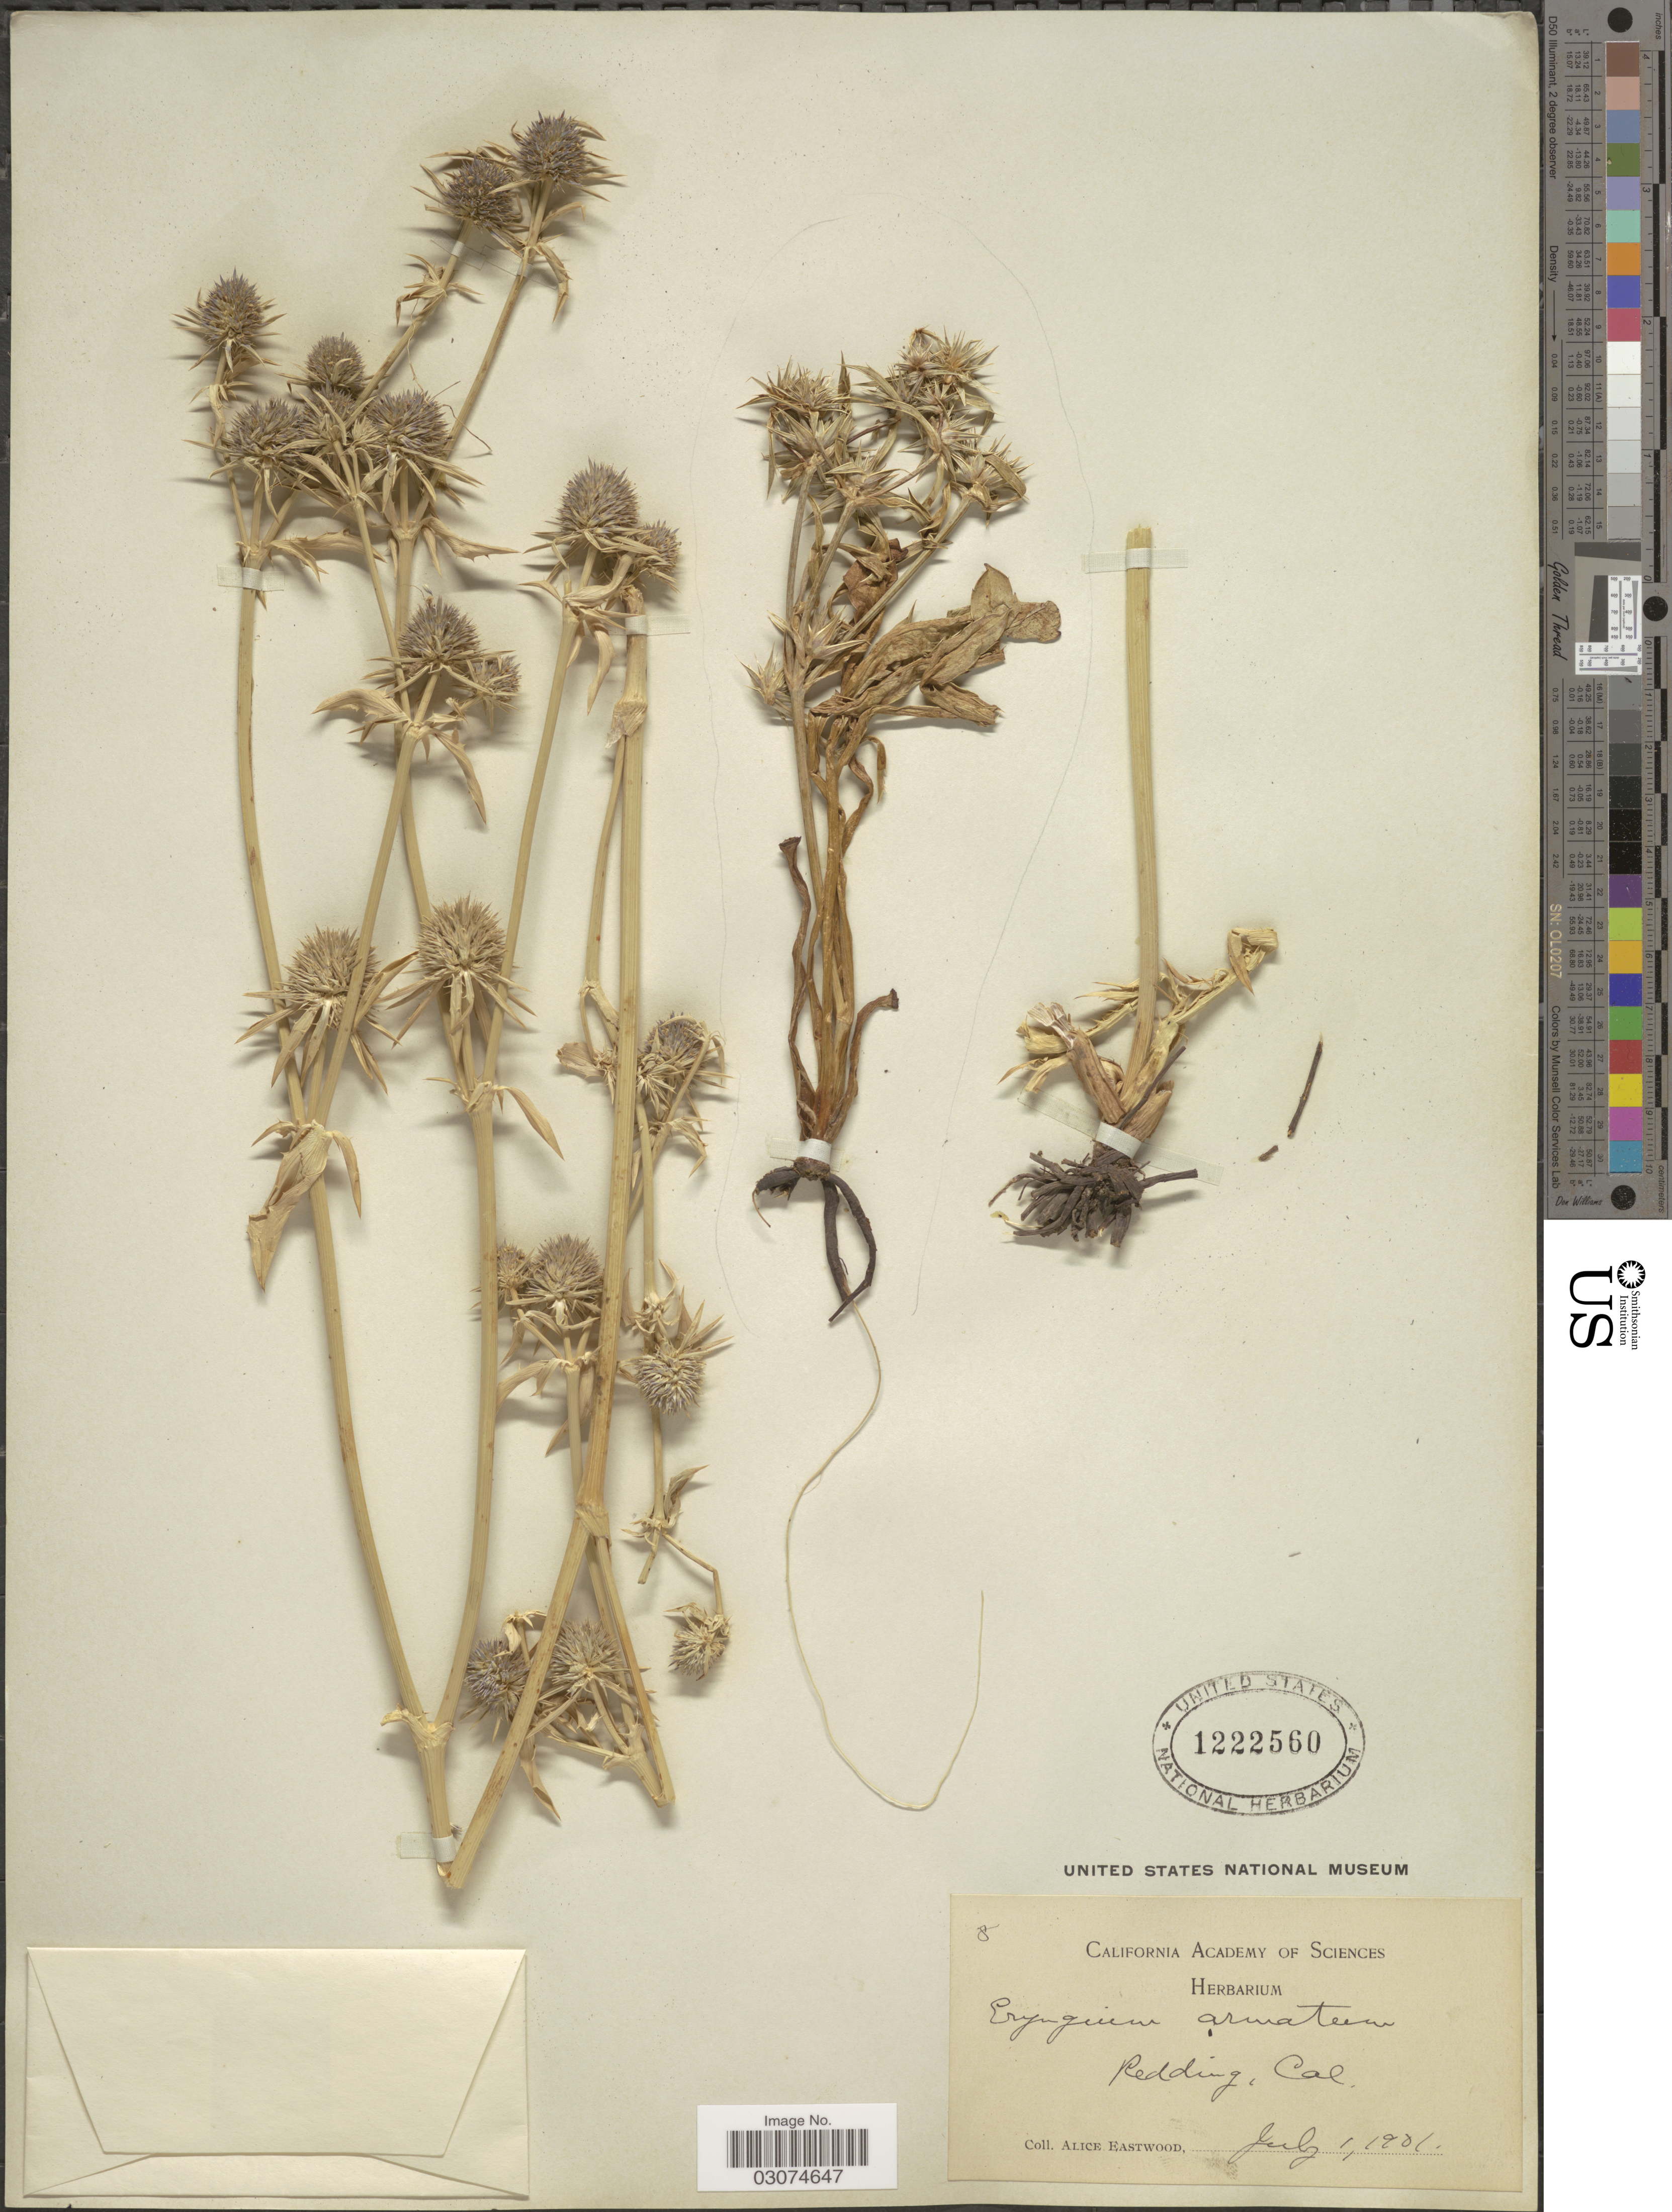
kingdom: Plantae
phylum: Tracheophyta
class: Magnoliopsida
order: Apiales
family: Apiaceae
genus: Eryngium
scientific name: Eryngium armatum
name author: (S. Watson) J.M. Coult. & Rose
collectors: A. Eastwood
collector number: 8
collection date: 1901-07-01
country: United States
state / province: California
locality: Redding, Cal.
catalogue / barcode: US 1222560